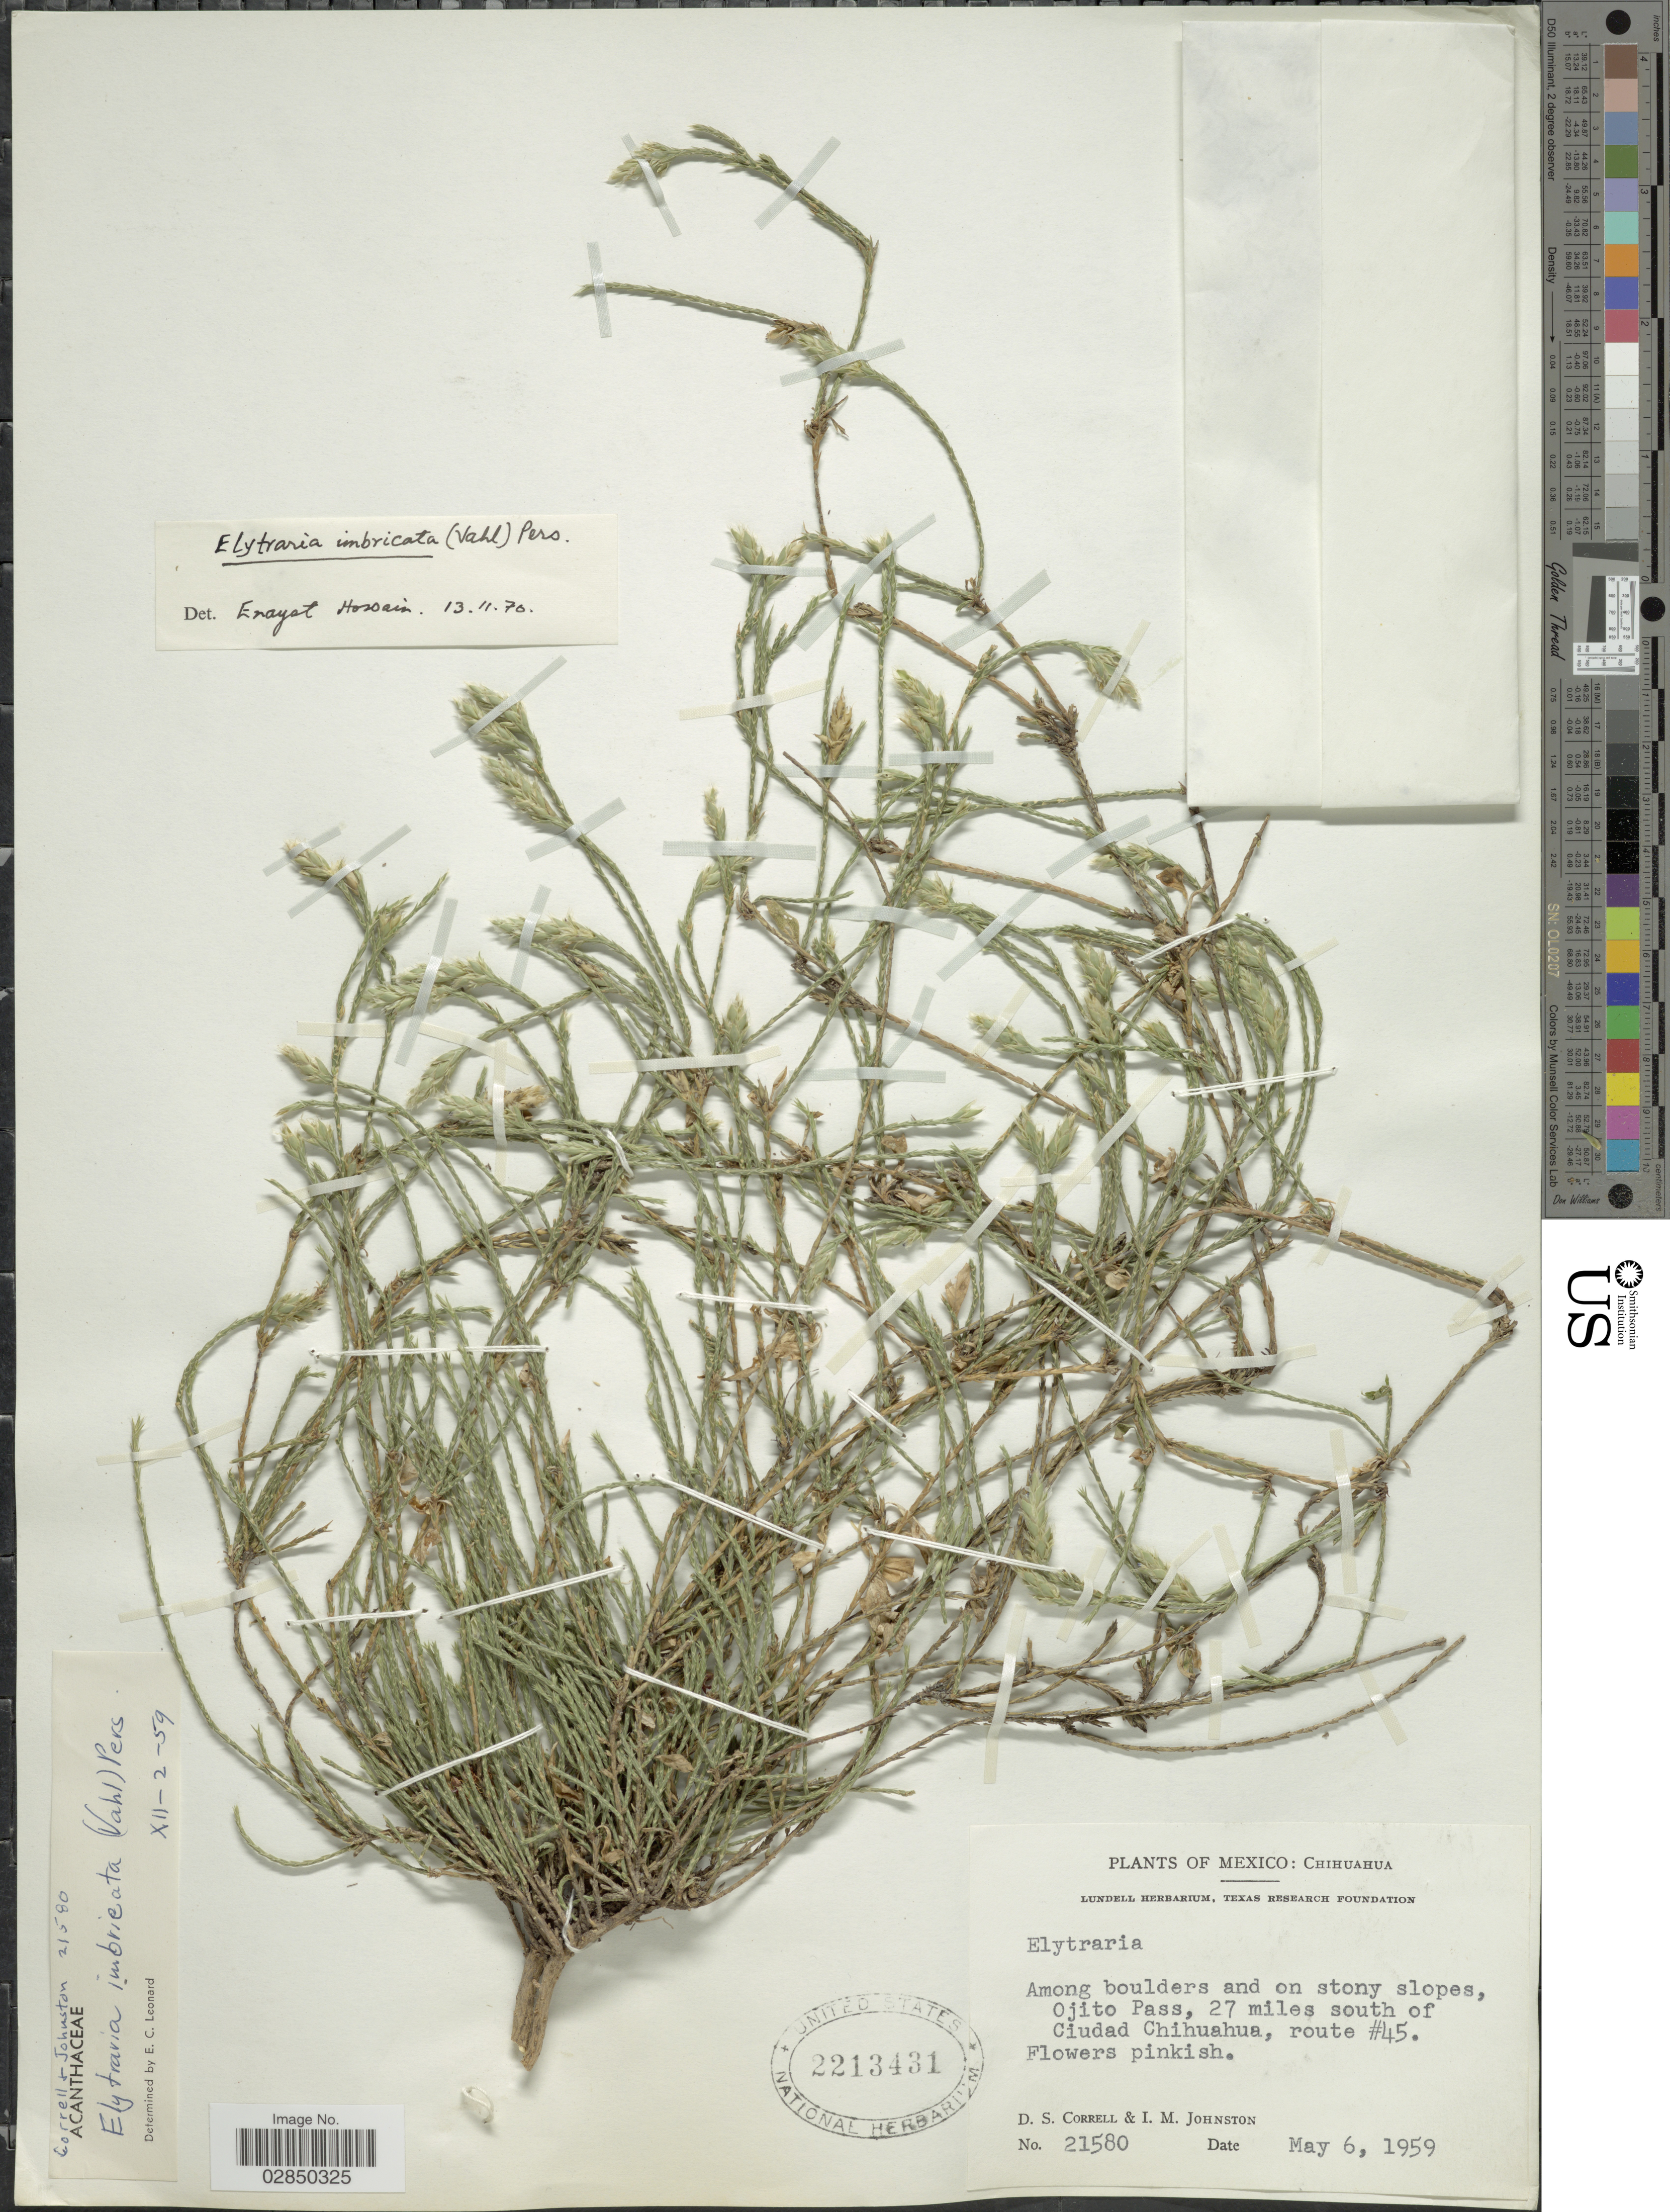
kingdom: Plantae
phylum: Tracheophyta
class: Magnoliopsida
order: Lamiales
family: Acanthaceae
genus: Elytraria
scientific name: Elytraria imbricata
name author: (Vahl) Pers.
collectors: D. S. Correll & I.M. Johnston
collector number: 21580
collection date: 1959-05-06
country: Mexico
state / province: Chihuahua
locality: Ojito Pass, 27 miles south of Ciudad Chihuahua, route #45.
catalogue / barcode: US 2213431